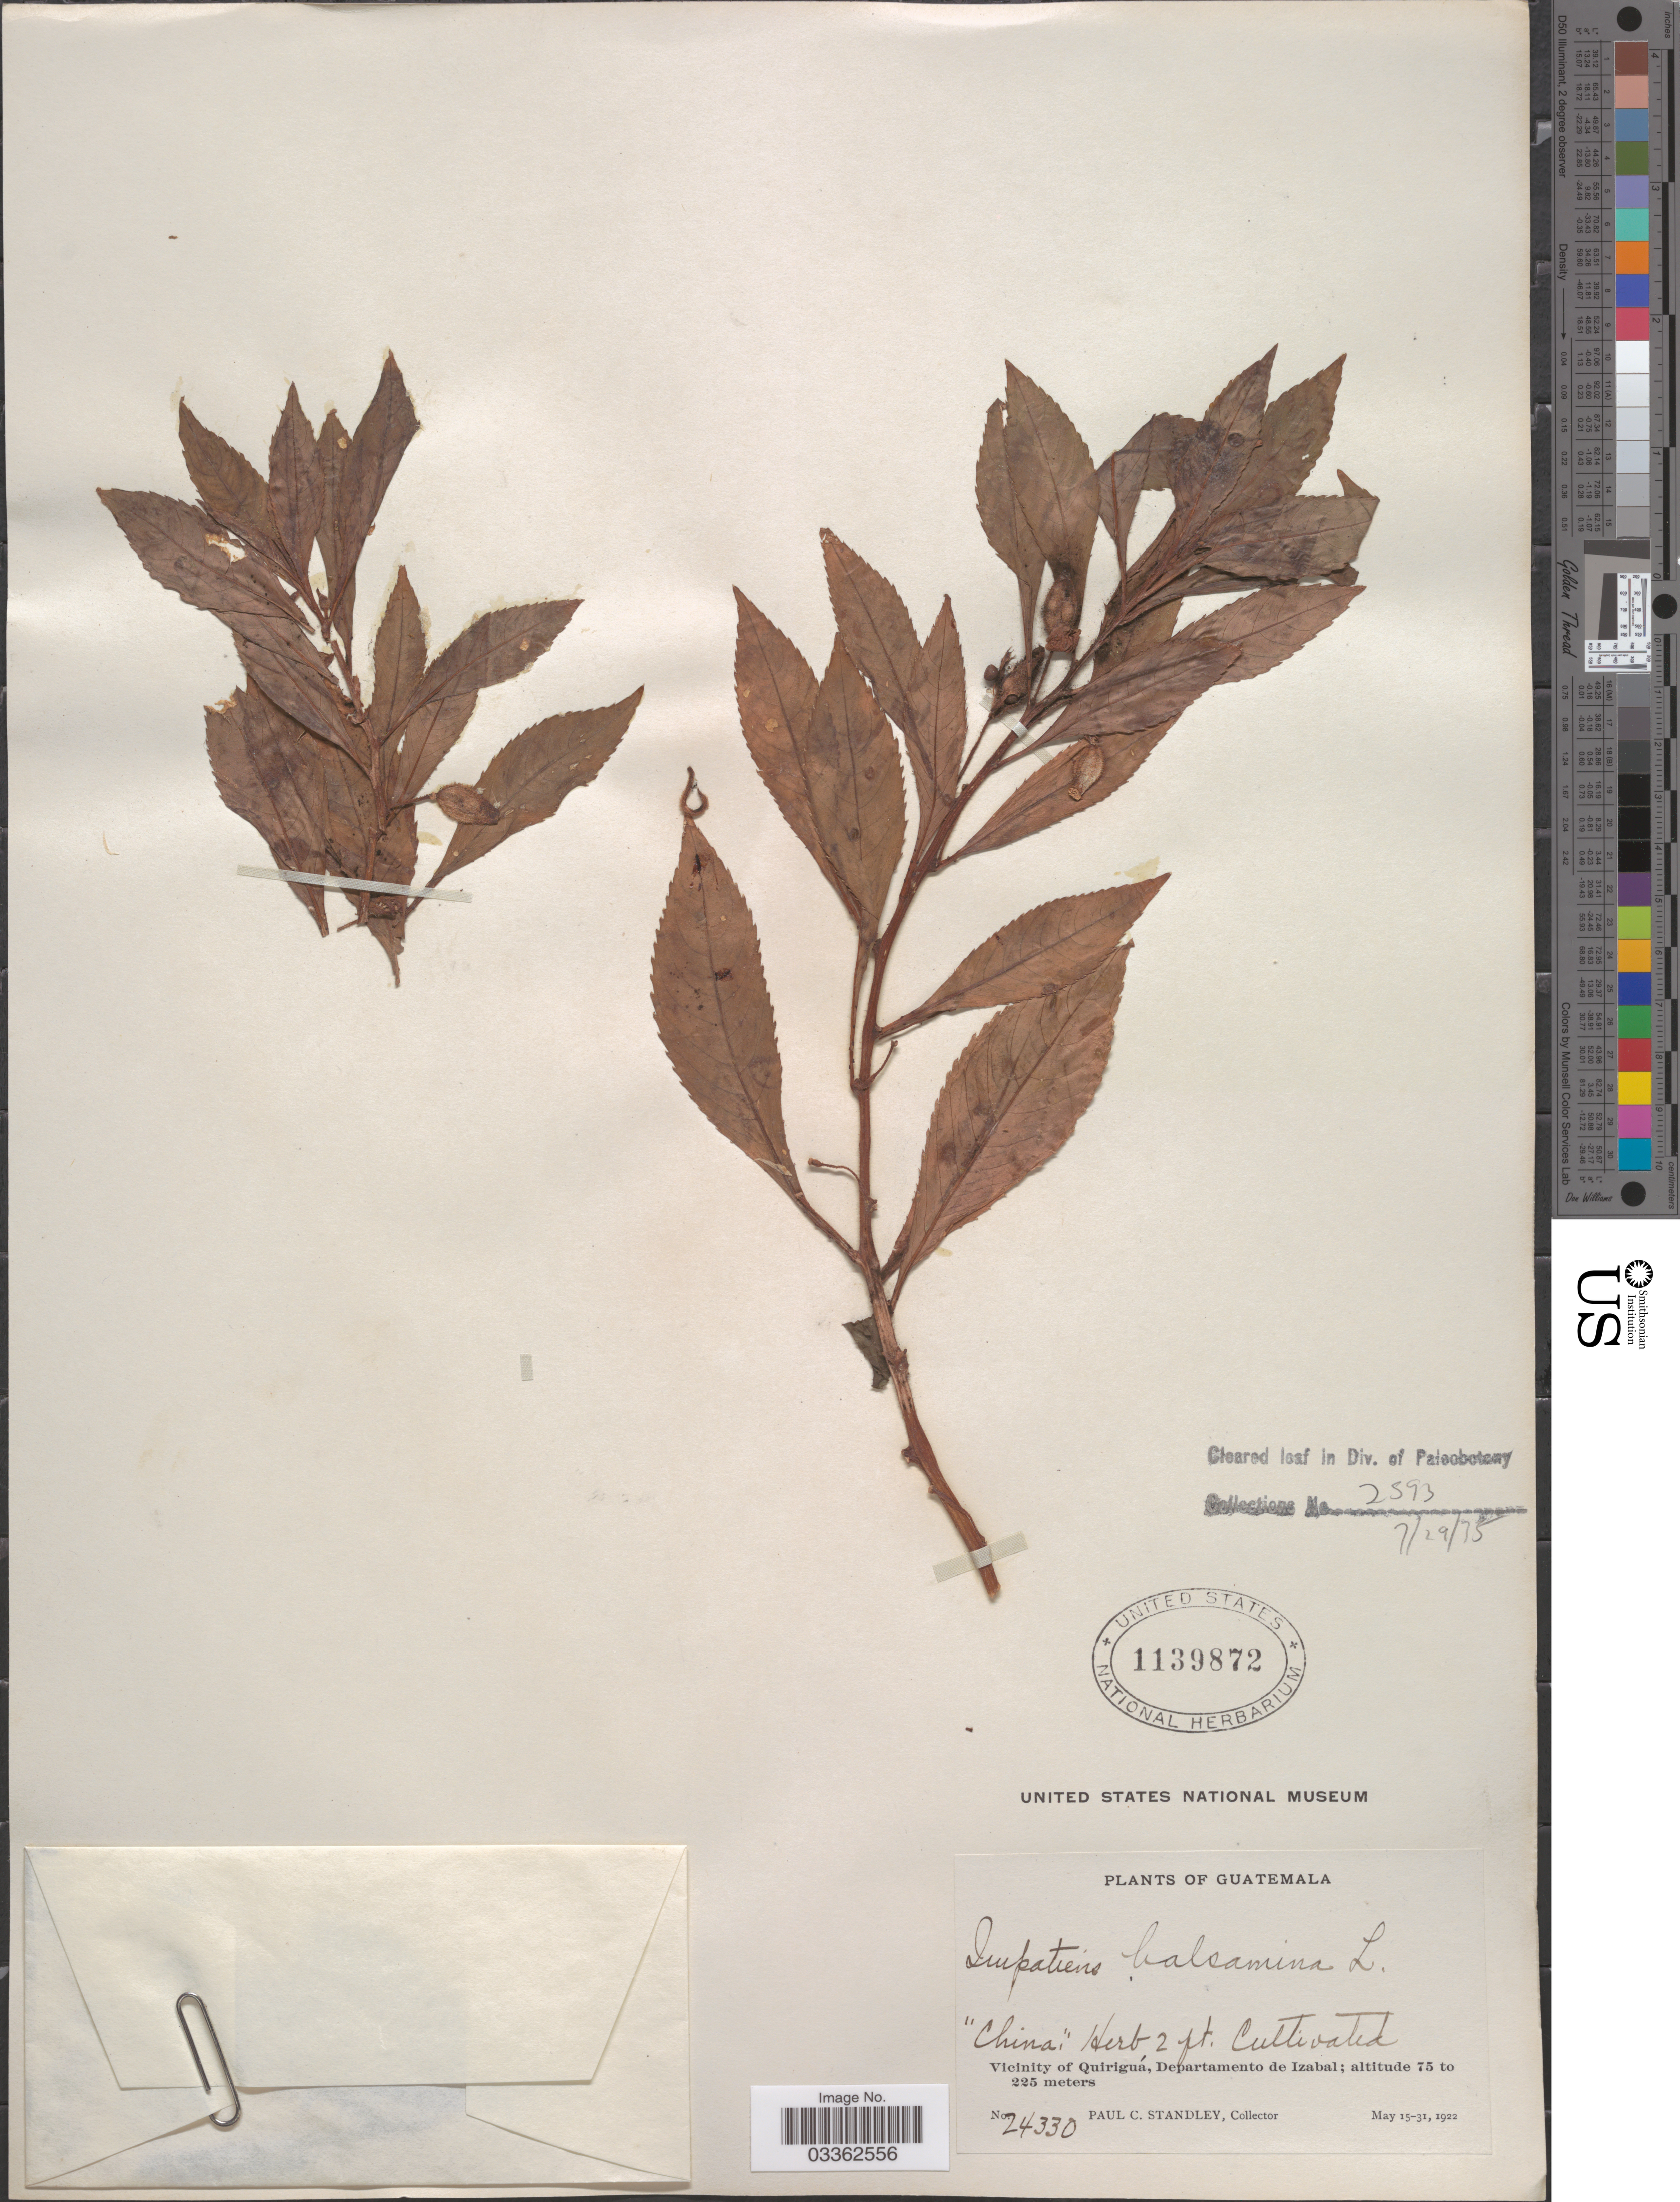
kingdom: Plantae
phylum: Tracheophyta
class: Magnoliopsida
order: Ericales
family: Balsaminaceae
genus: Impatiens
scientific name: Impatiens balsamina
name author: L.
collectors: P. C. Standley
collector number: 24330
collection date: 1922-05-15/1922-05-31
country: Guatemala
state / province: Izabal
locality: Vicinity of Quiriguá, Departamento de Izabal.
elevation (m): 75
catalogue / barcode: US 1139872